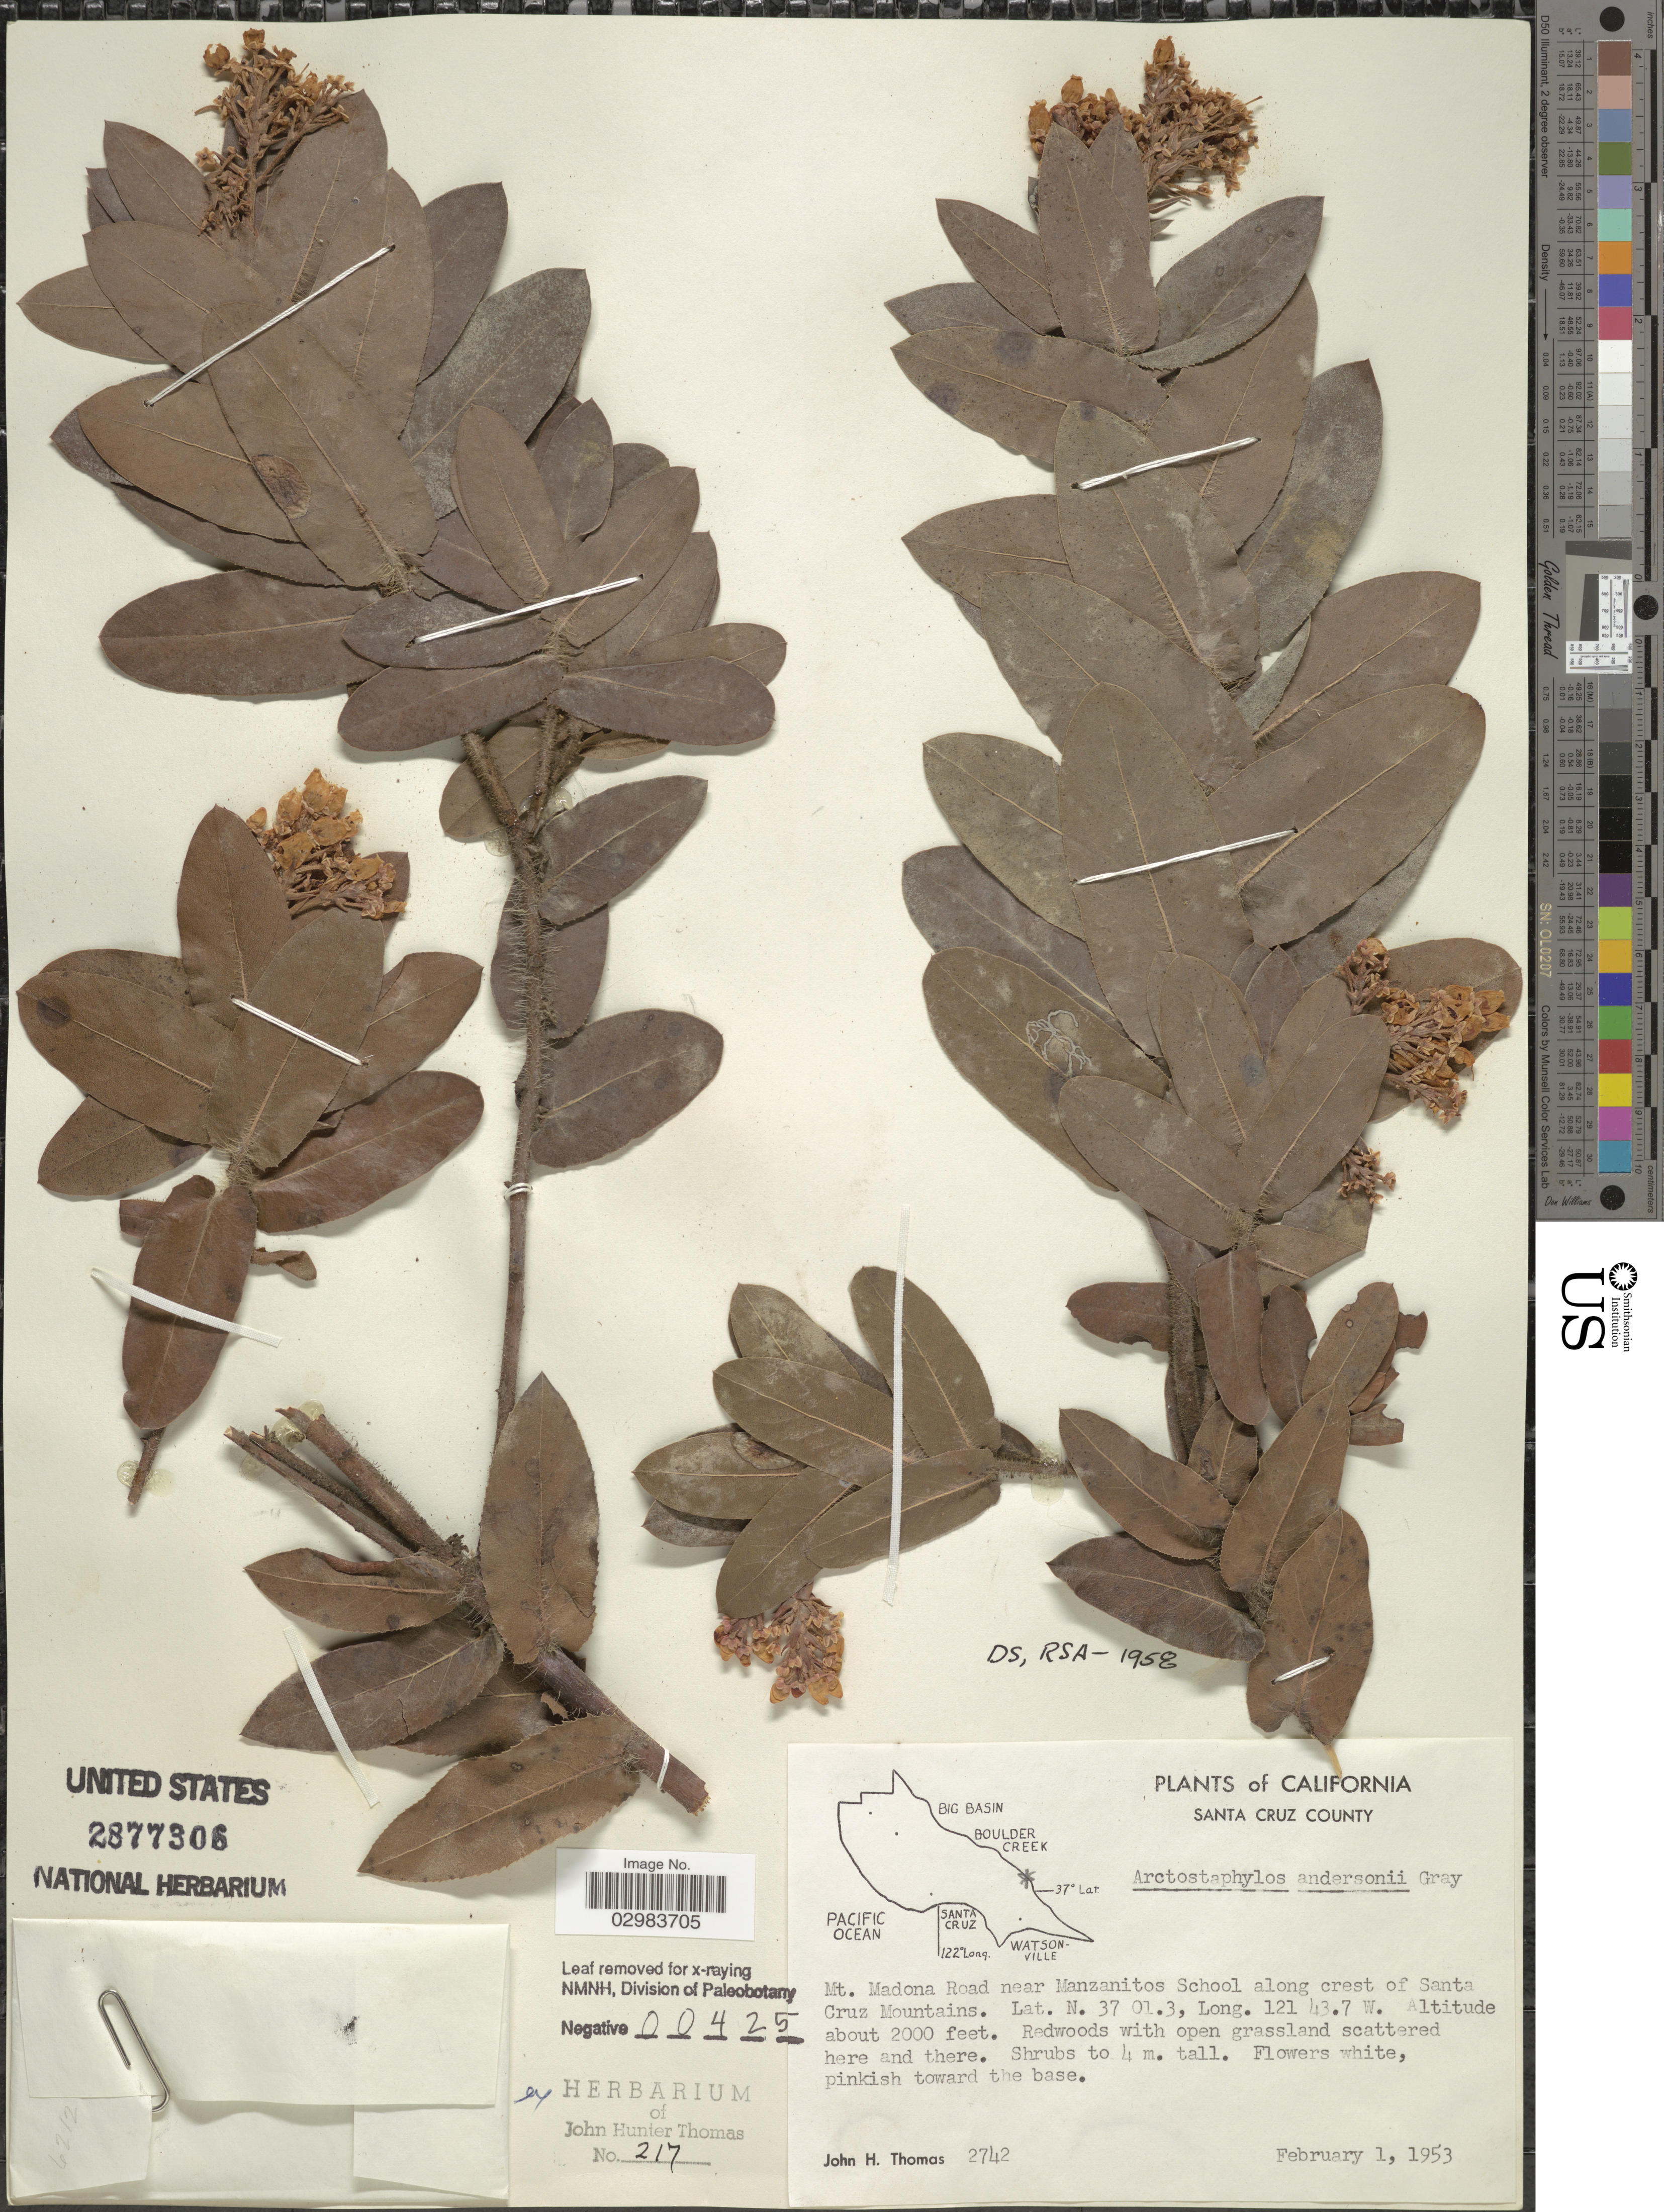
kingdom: Plantae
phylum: Tracheophyta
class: Magnoliopsida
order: Ericales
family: Ericaceae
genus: Arctostaphylos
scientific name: Arctostaphylos andersonii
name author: A. Gray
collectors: J. H. Thomas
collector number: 2742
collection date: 1953-02-01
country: United States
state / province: California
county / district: Santa Cruz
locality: Santa Cruz County. Mt. Madona Road near Manzanitos School along crest of Santa Cruz Mountains.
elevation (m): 610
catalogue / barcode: US 2877306